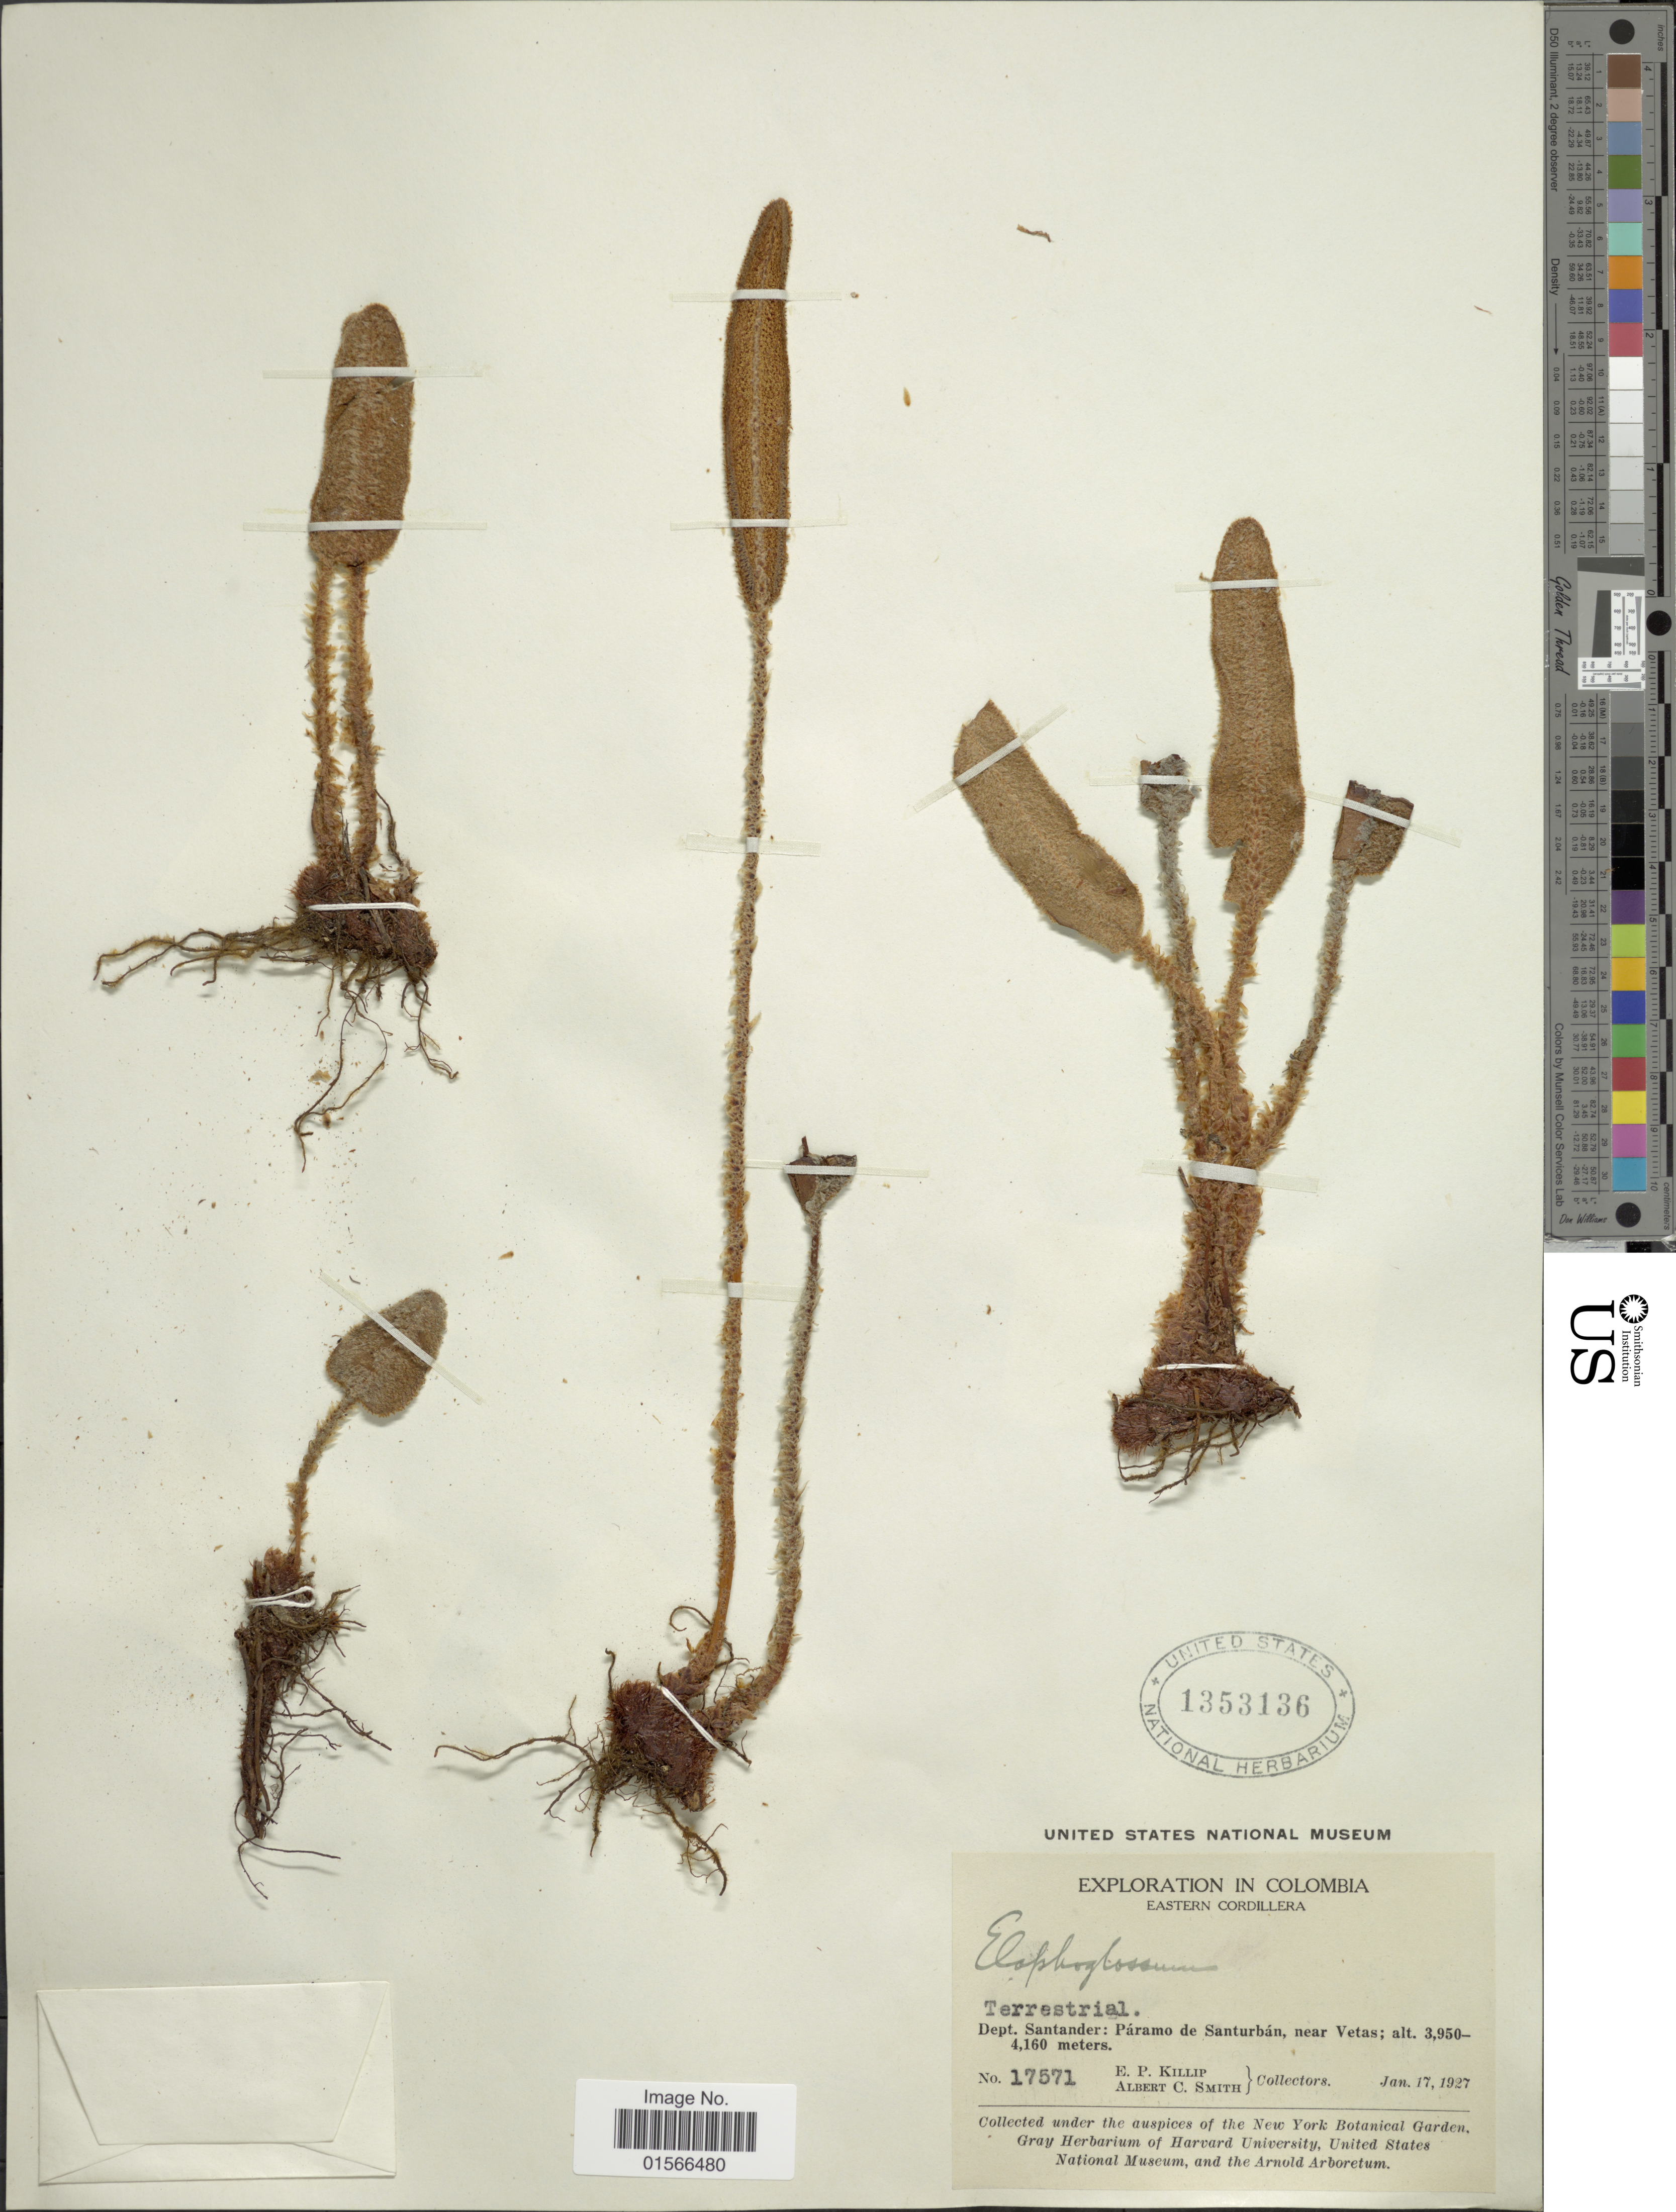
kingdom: Plantae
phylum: Tracheophyta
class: Polypodiopsida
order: Polypodiales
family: Dryopteridaceae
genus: Elaphoglossum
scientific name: Elaphoglossum engelii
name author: (H. Karst.) Christ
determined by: Vasco, A.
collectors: E. P. Killip & A. C. Smith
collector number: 17571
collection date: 1927-01-17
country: Colombia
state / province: Santander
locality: Eastern Cordillera, Dept. Santander: Páramo de Santurbán, near Vetas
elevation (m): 3950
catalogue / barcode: US 1353136